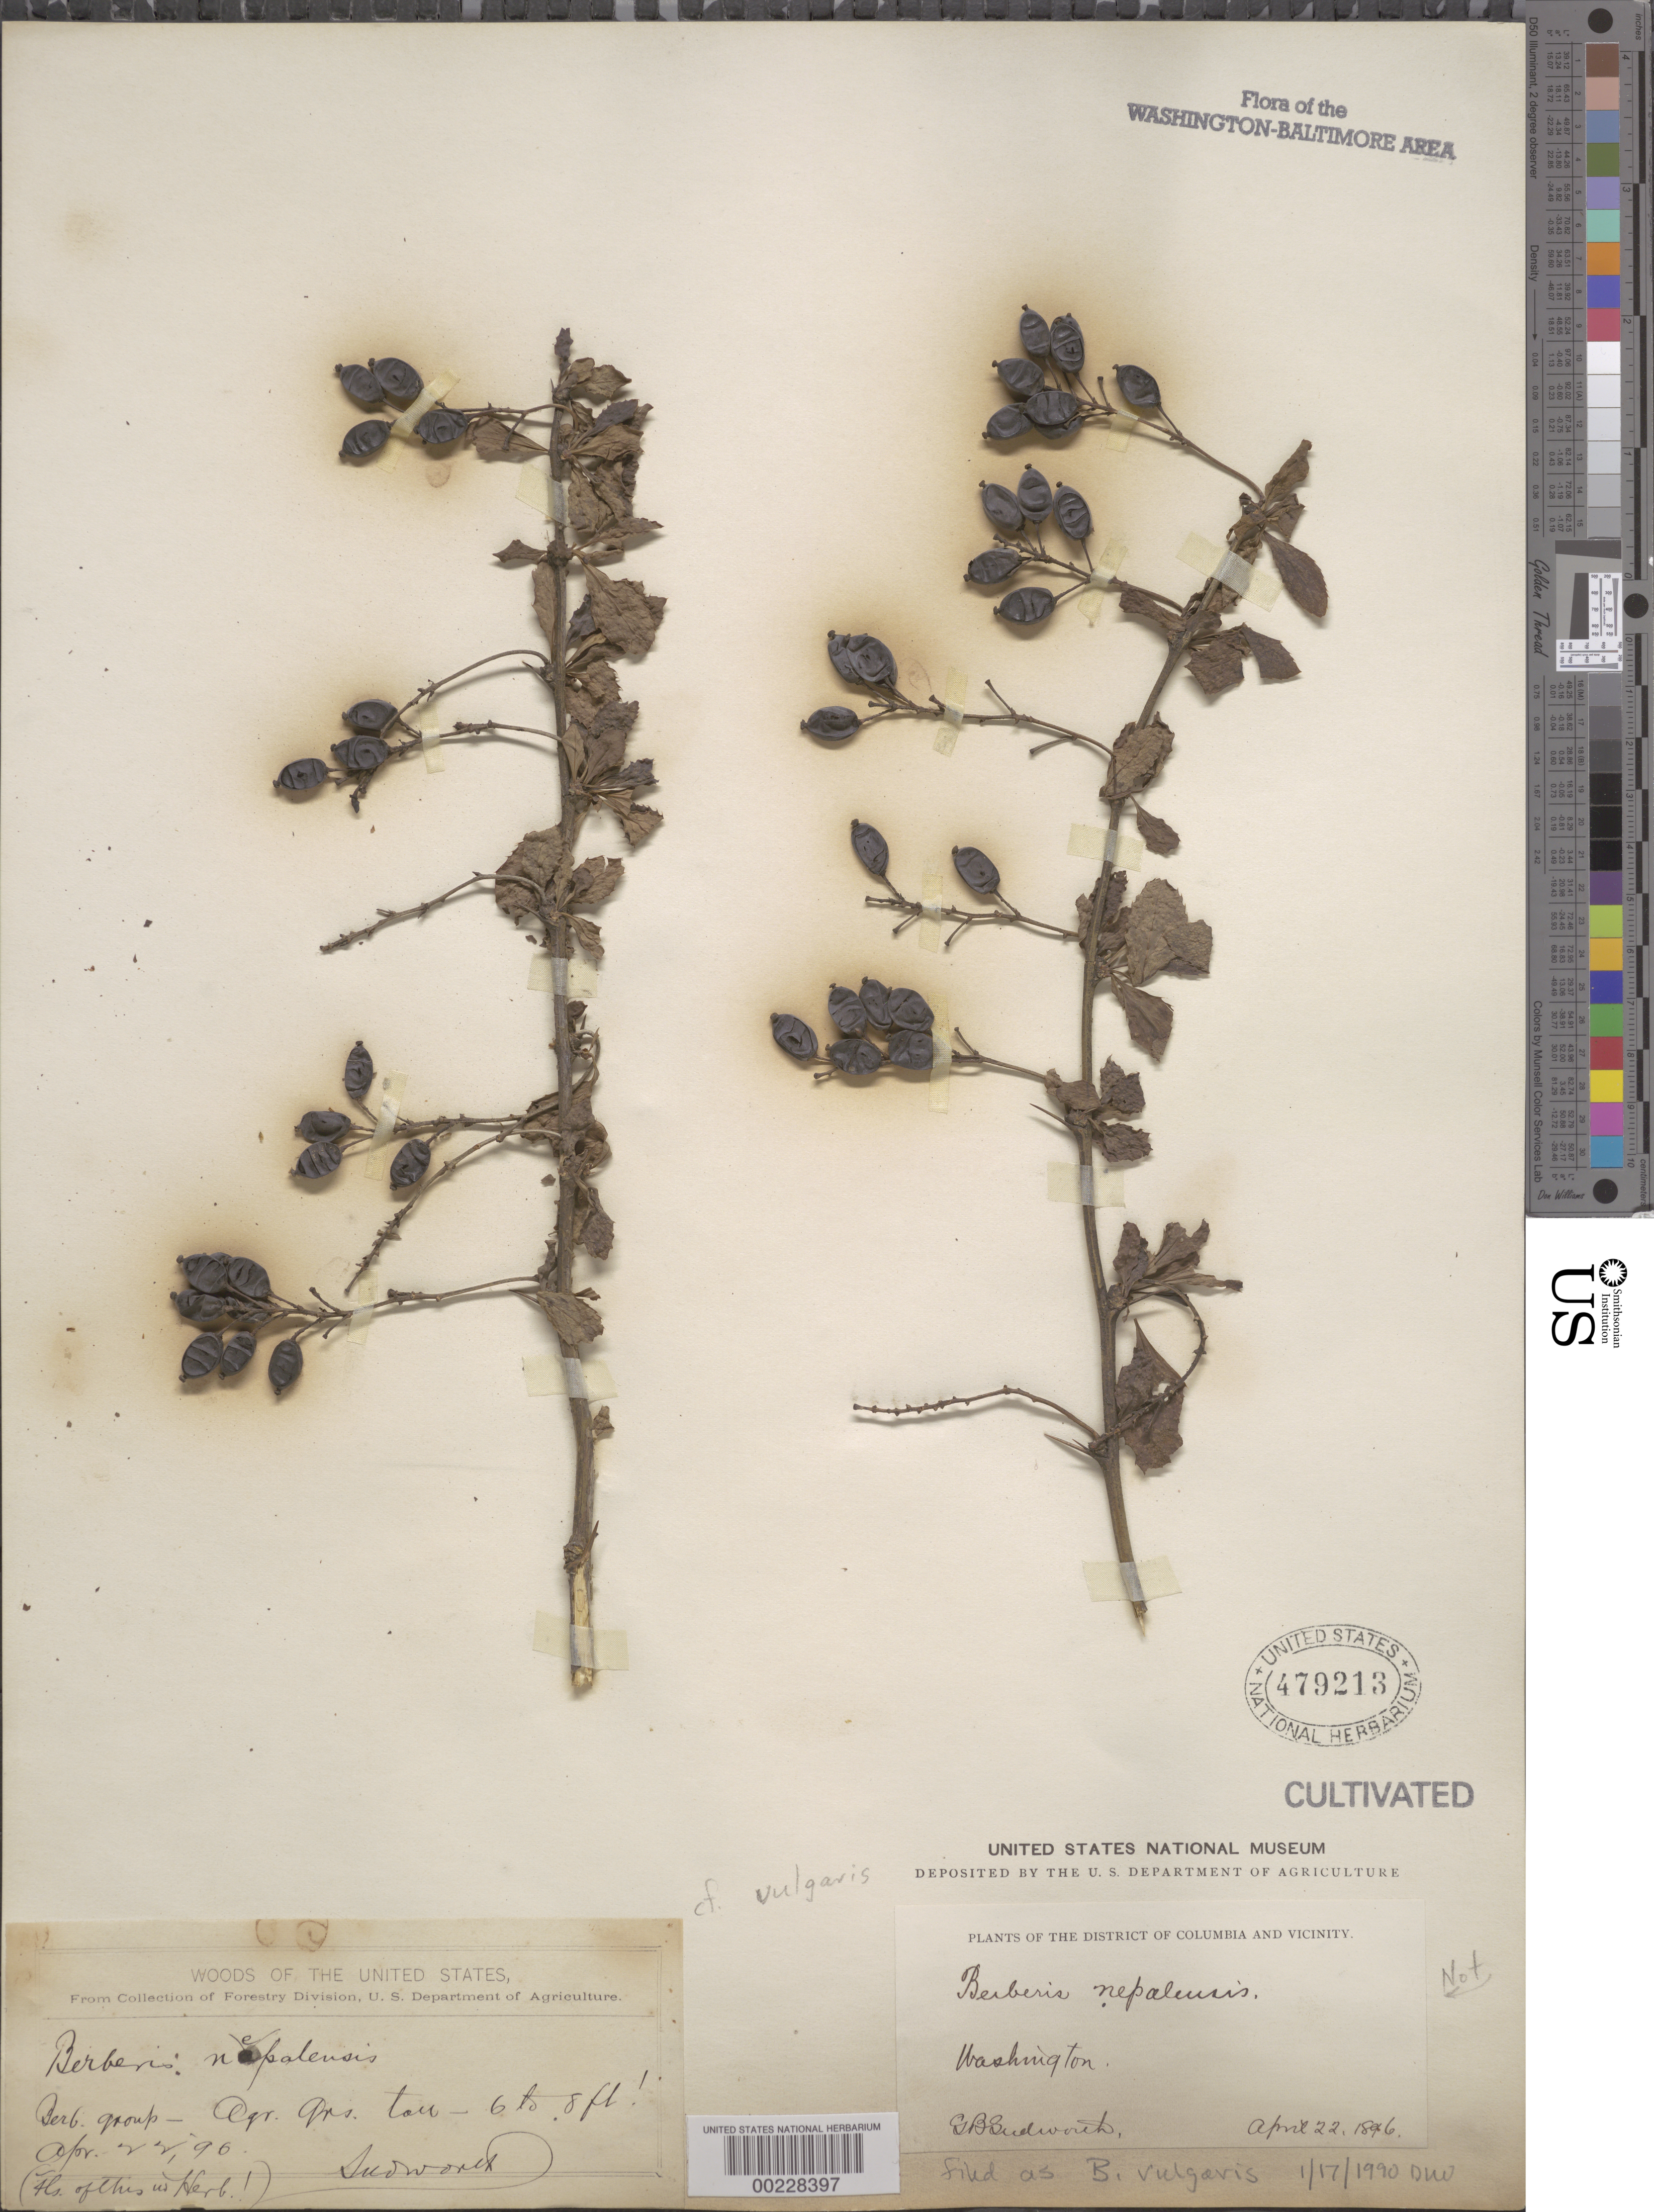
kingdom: Plantae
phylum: Tracheophyta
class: Magnoliopsida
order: Ranunculales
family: Berberidaceae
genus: Berberis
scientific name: Berberis vulgaris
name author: L.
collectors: G. B. Sudworth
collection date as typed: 22 Apr 1896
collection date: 1896-04-22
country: United States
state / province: District of Columbia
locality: Agricultural grounds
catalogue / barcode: US 479213